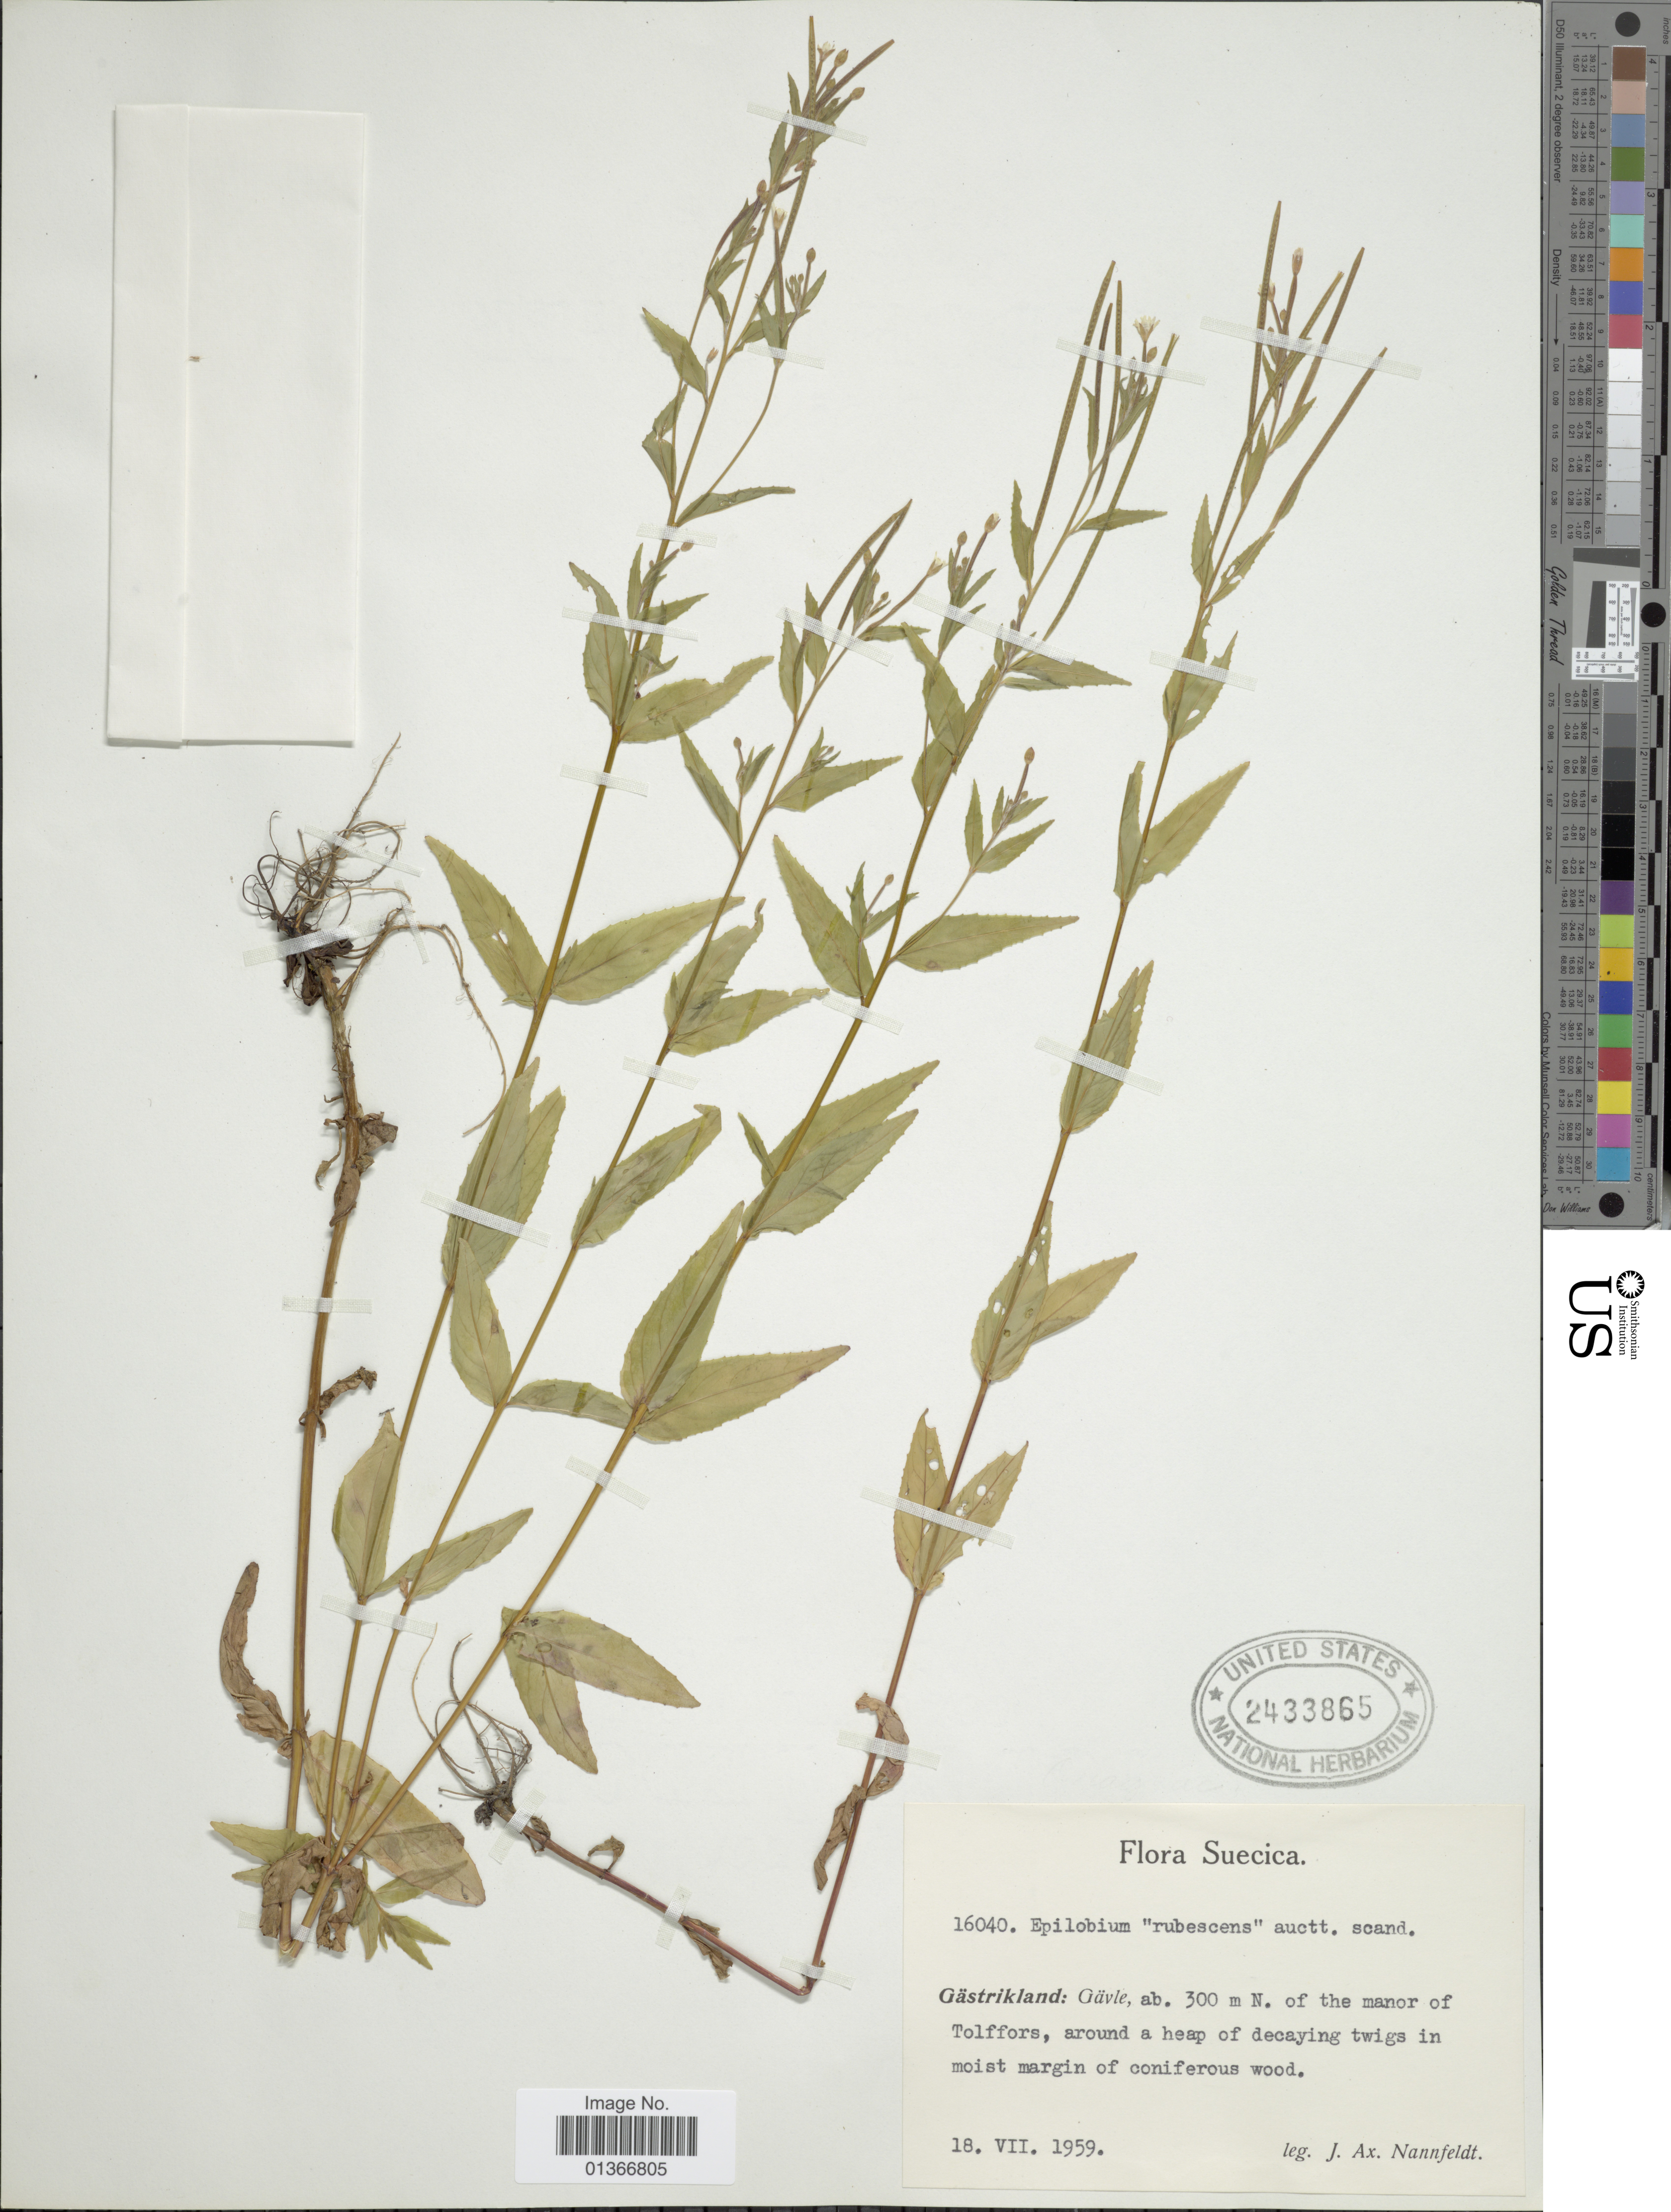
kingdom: Plantae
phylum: Tracheophyta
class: Magnoliopsida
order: Myrtales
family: Onagraceae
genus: Epilobium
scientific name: Epilobium ciliatum subsp. ciliatum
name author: Raf.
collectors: J. Nannfeldt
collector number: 16040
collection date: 1959-07-18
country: Sweden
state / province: Gavleborg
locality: Gästrikland: Gävle, N. of the manor of Tolffors.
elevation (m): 300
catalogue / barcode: US 2433865